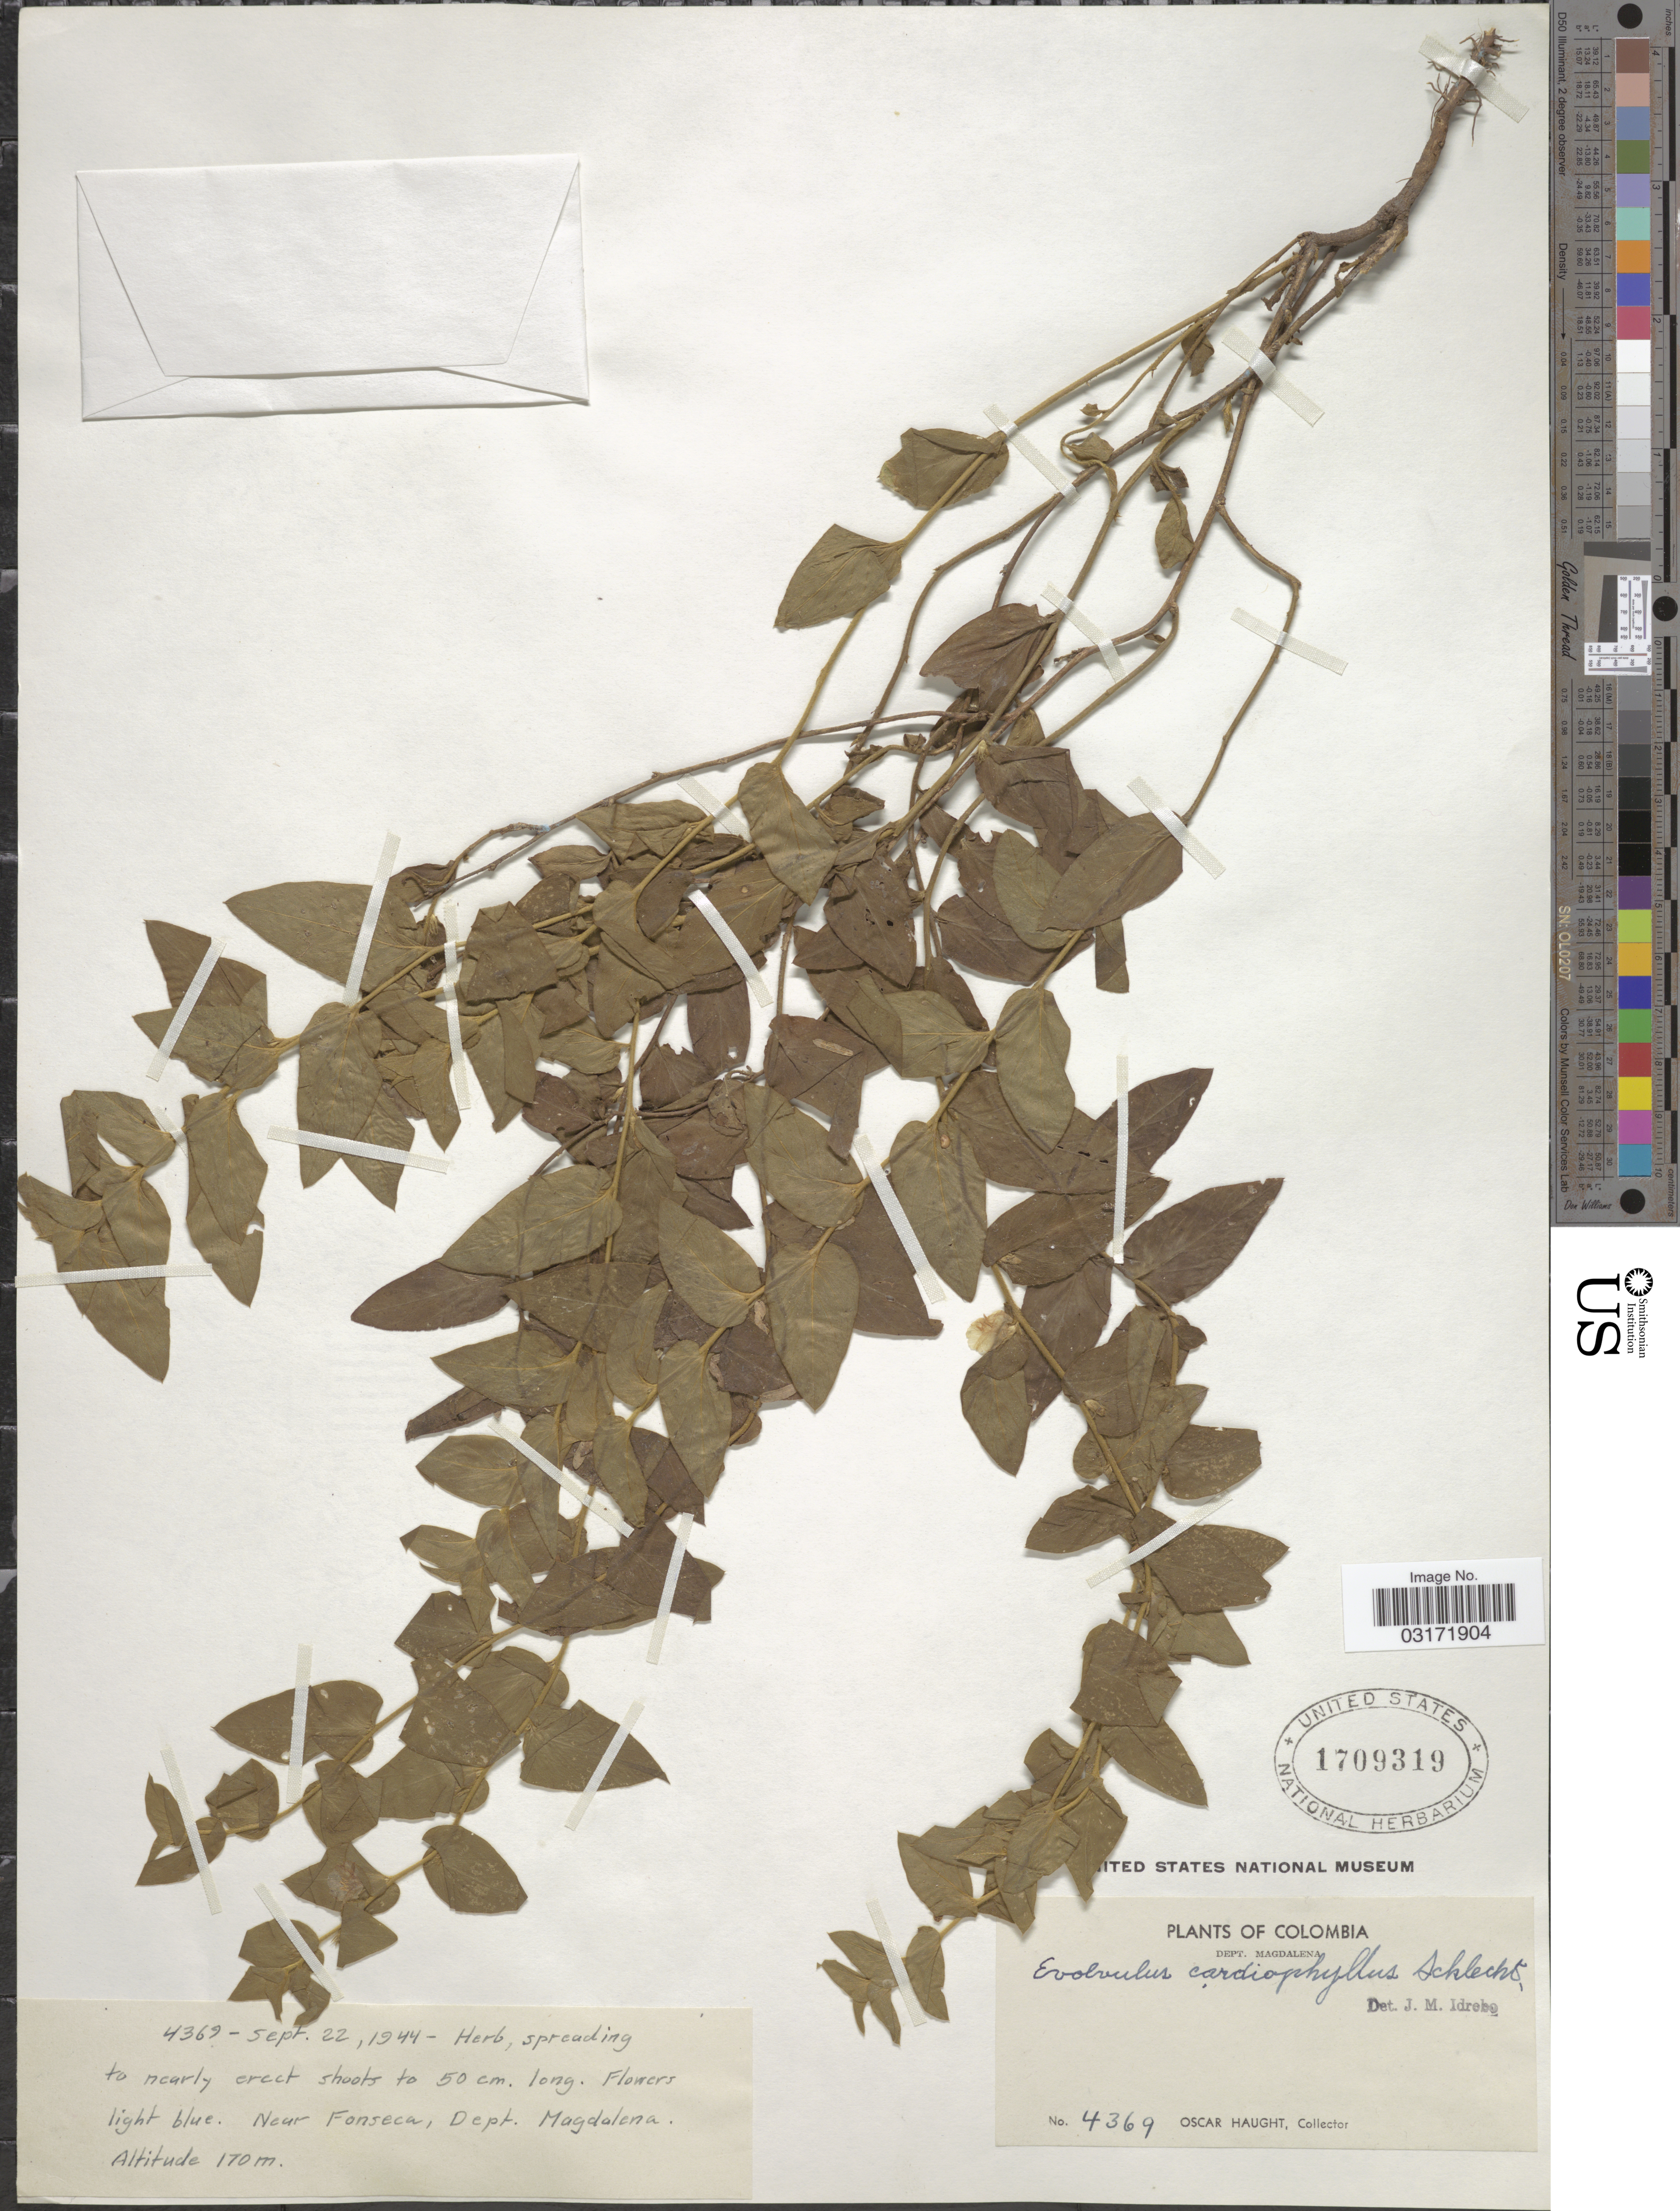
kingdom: Plantae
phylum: Tracheophyta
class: Magnoliopsida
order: Solanales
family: Convolvulaceae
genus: Evolvulus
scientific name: Evolvulus cardiophyllus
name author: Schltdl.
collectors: O. Haught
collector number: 4369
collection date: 1944-09-22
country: Colombia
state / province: Magdalena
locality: Dept. Magdalena, Near Fonseca.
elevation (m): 170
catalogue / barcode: US 1709319